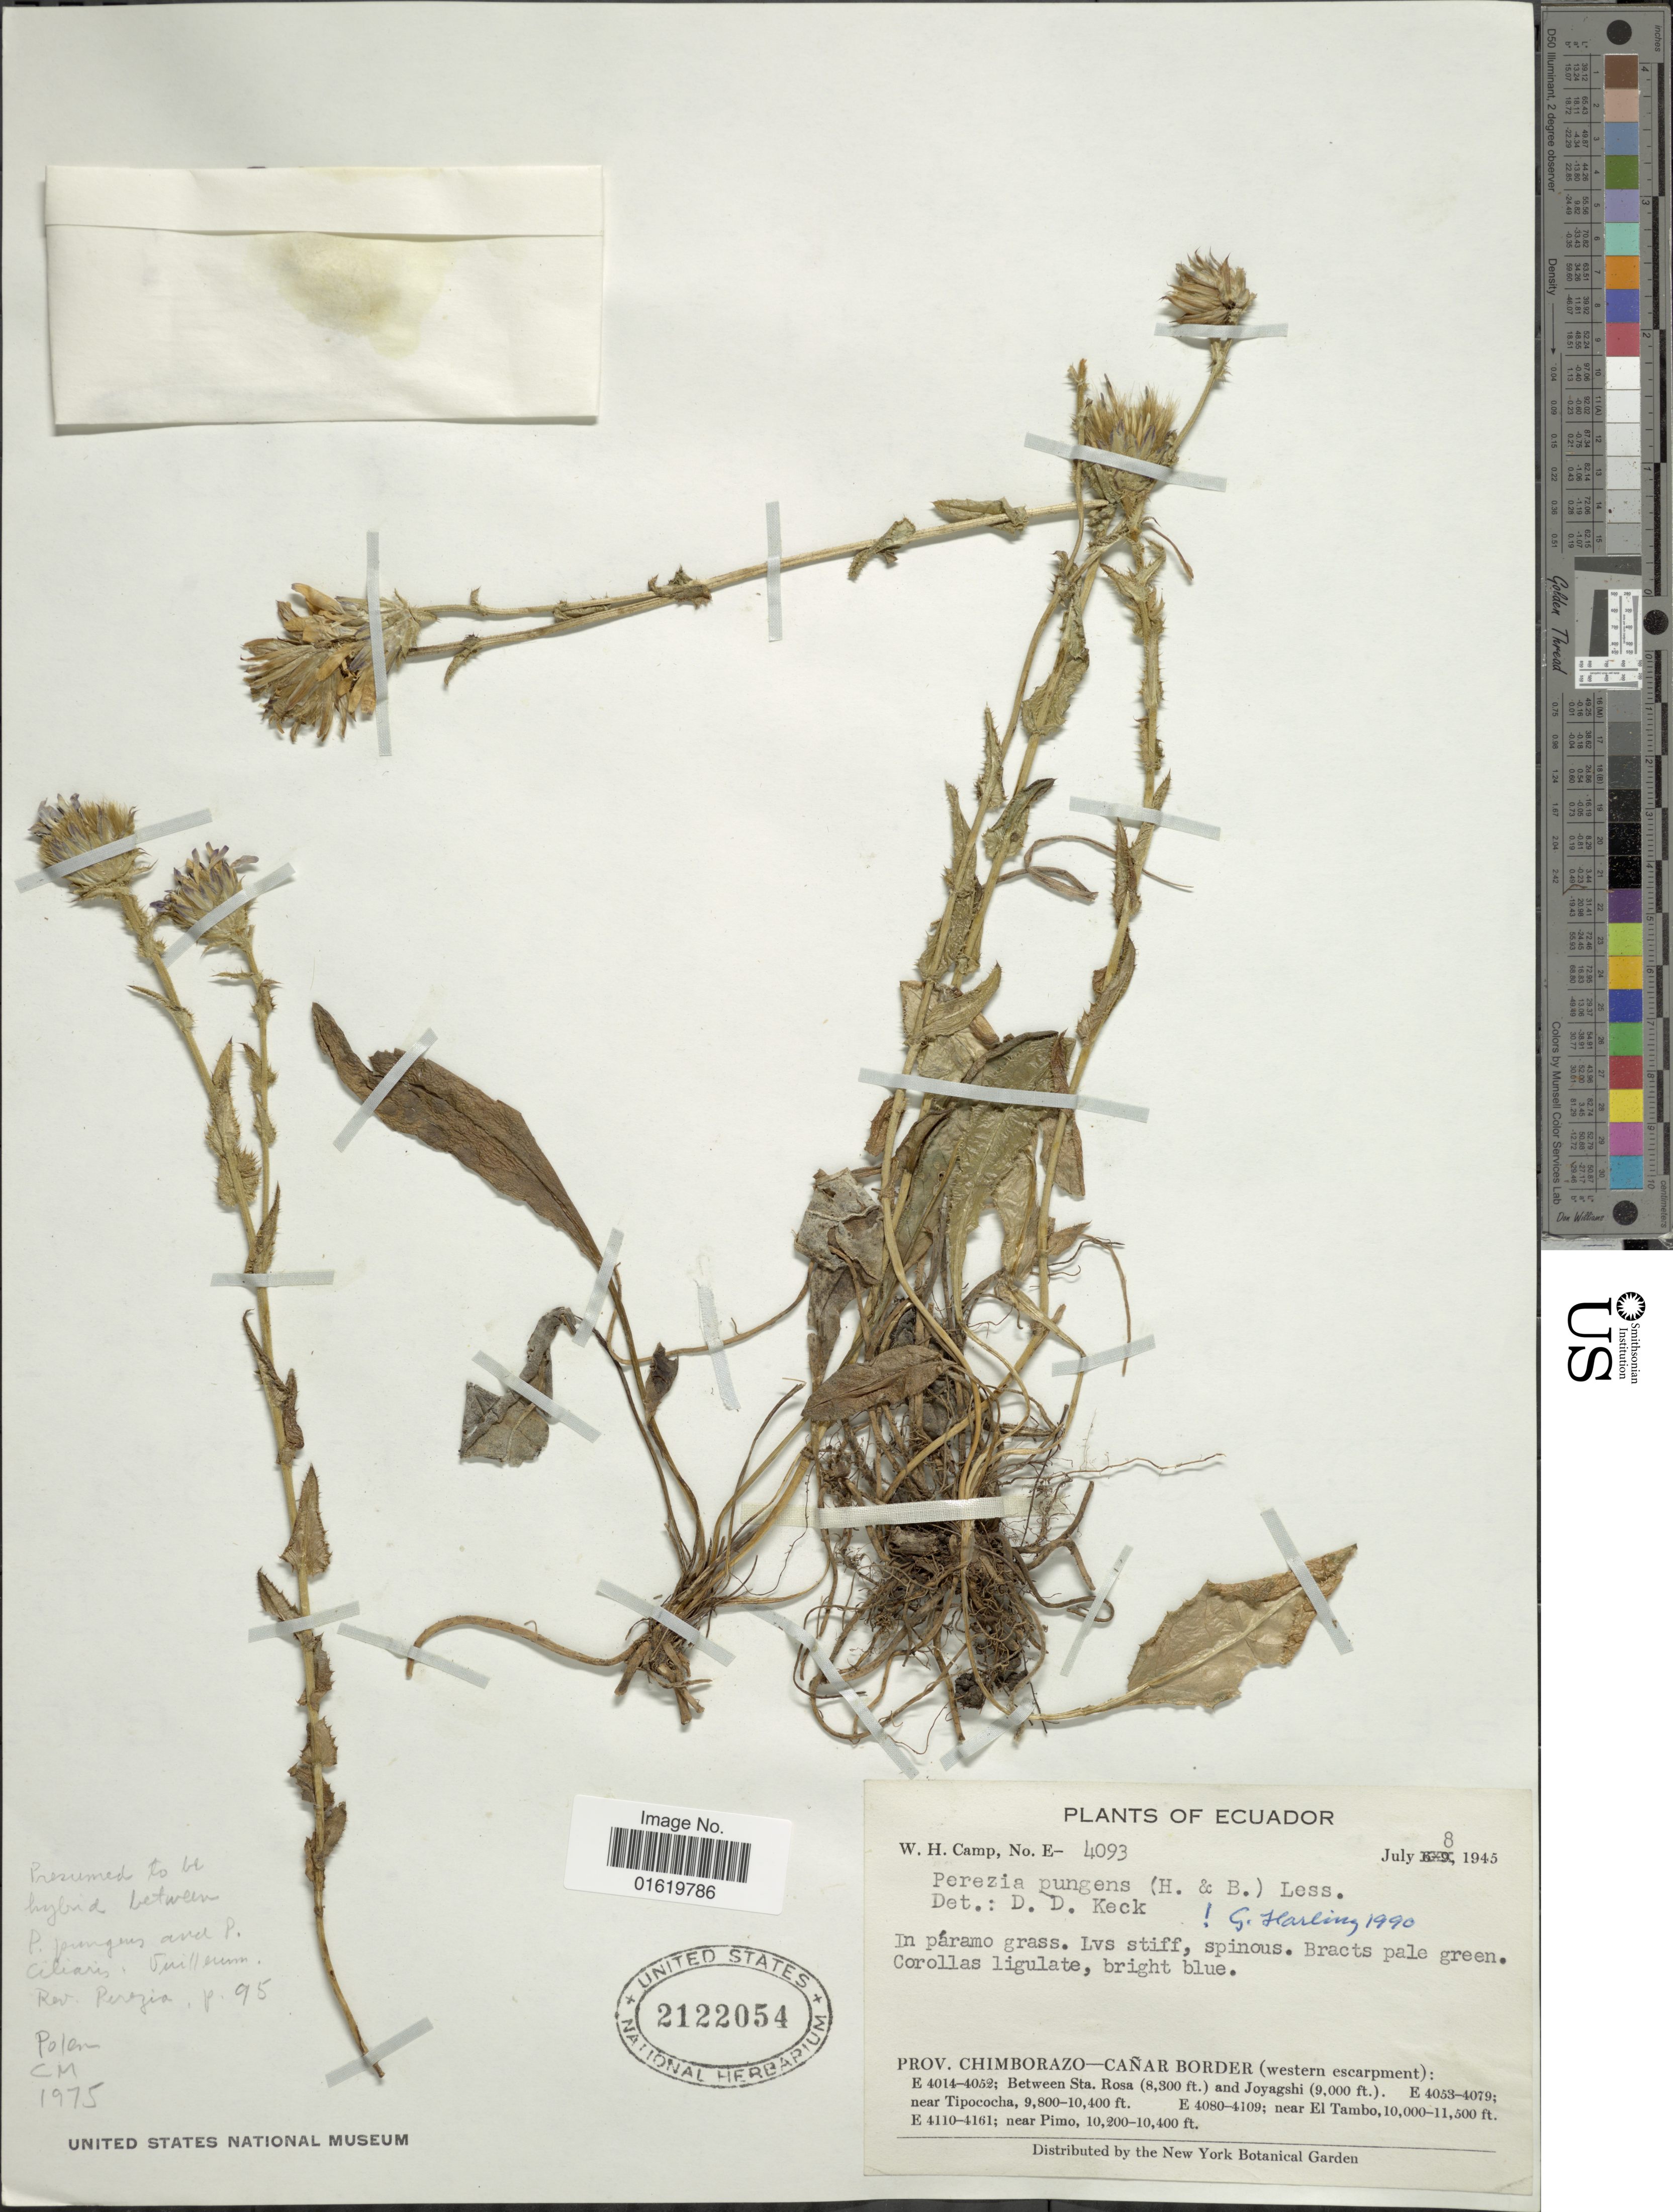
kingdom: Plantae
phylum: Tracheophyta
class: Magnoliopsida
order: Asterales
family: Asteraceae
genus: Perezia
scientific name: Perezia pungens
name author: (Humb. & Bonpl.) Less.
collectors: W. H. Camp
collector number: E-4093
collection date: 1945-07-08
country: Ecuador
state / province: Chimborazo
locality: Prov. Chimborazo - Cañar Border (western escarpment): Near El Tambo.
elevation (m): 3048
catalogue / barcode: US 2122054